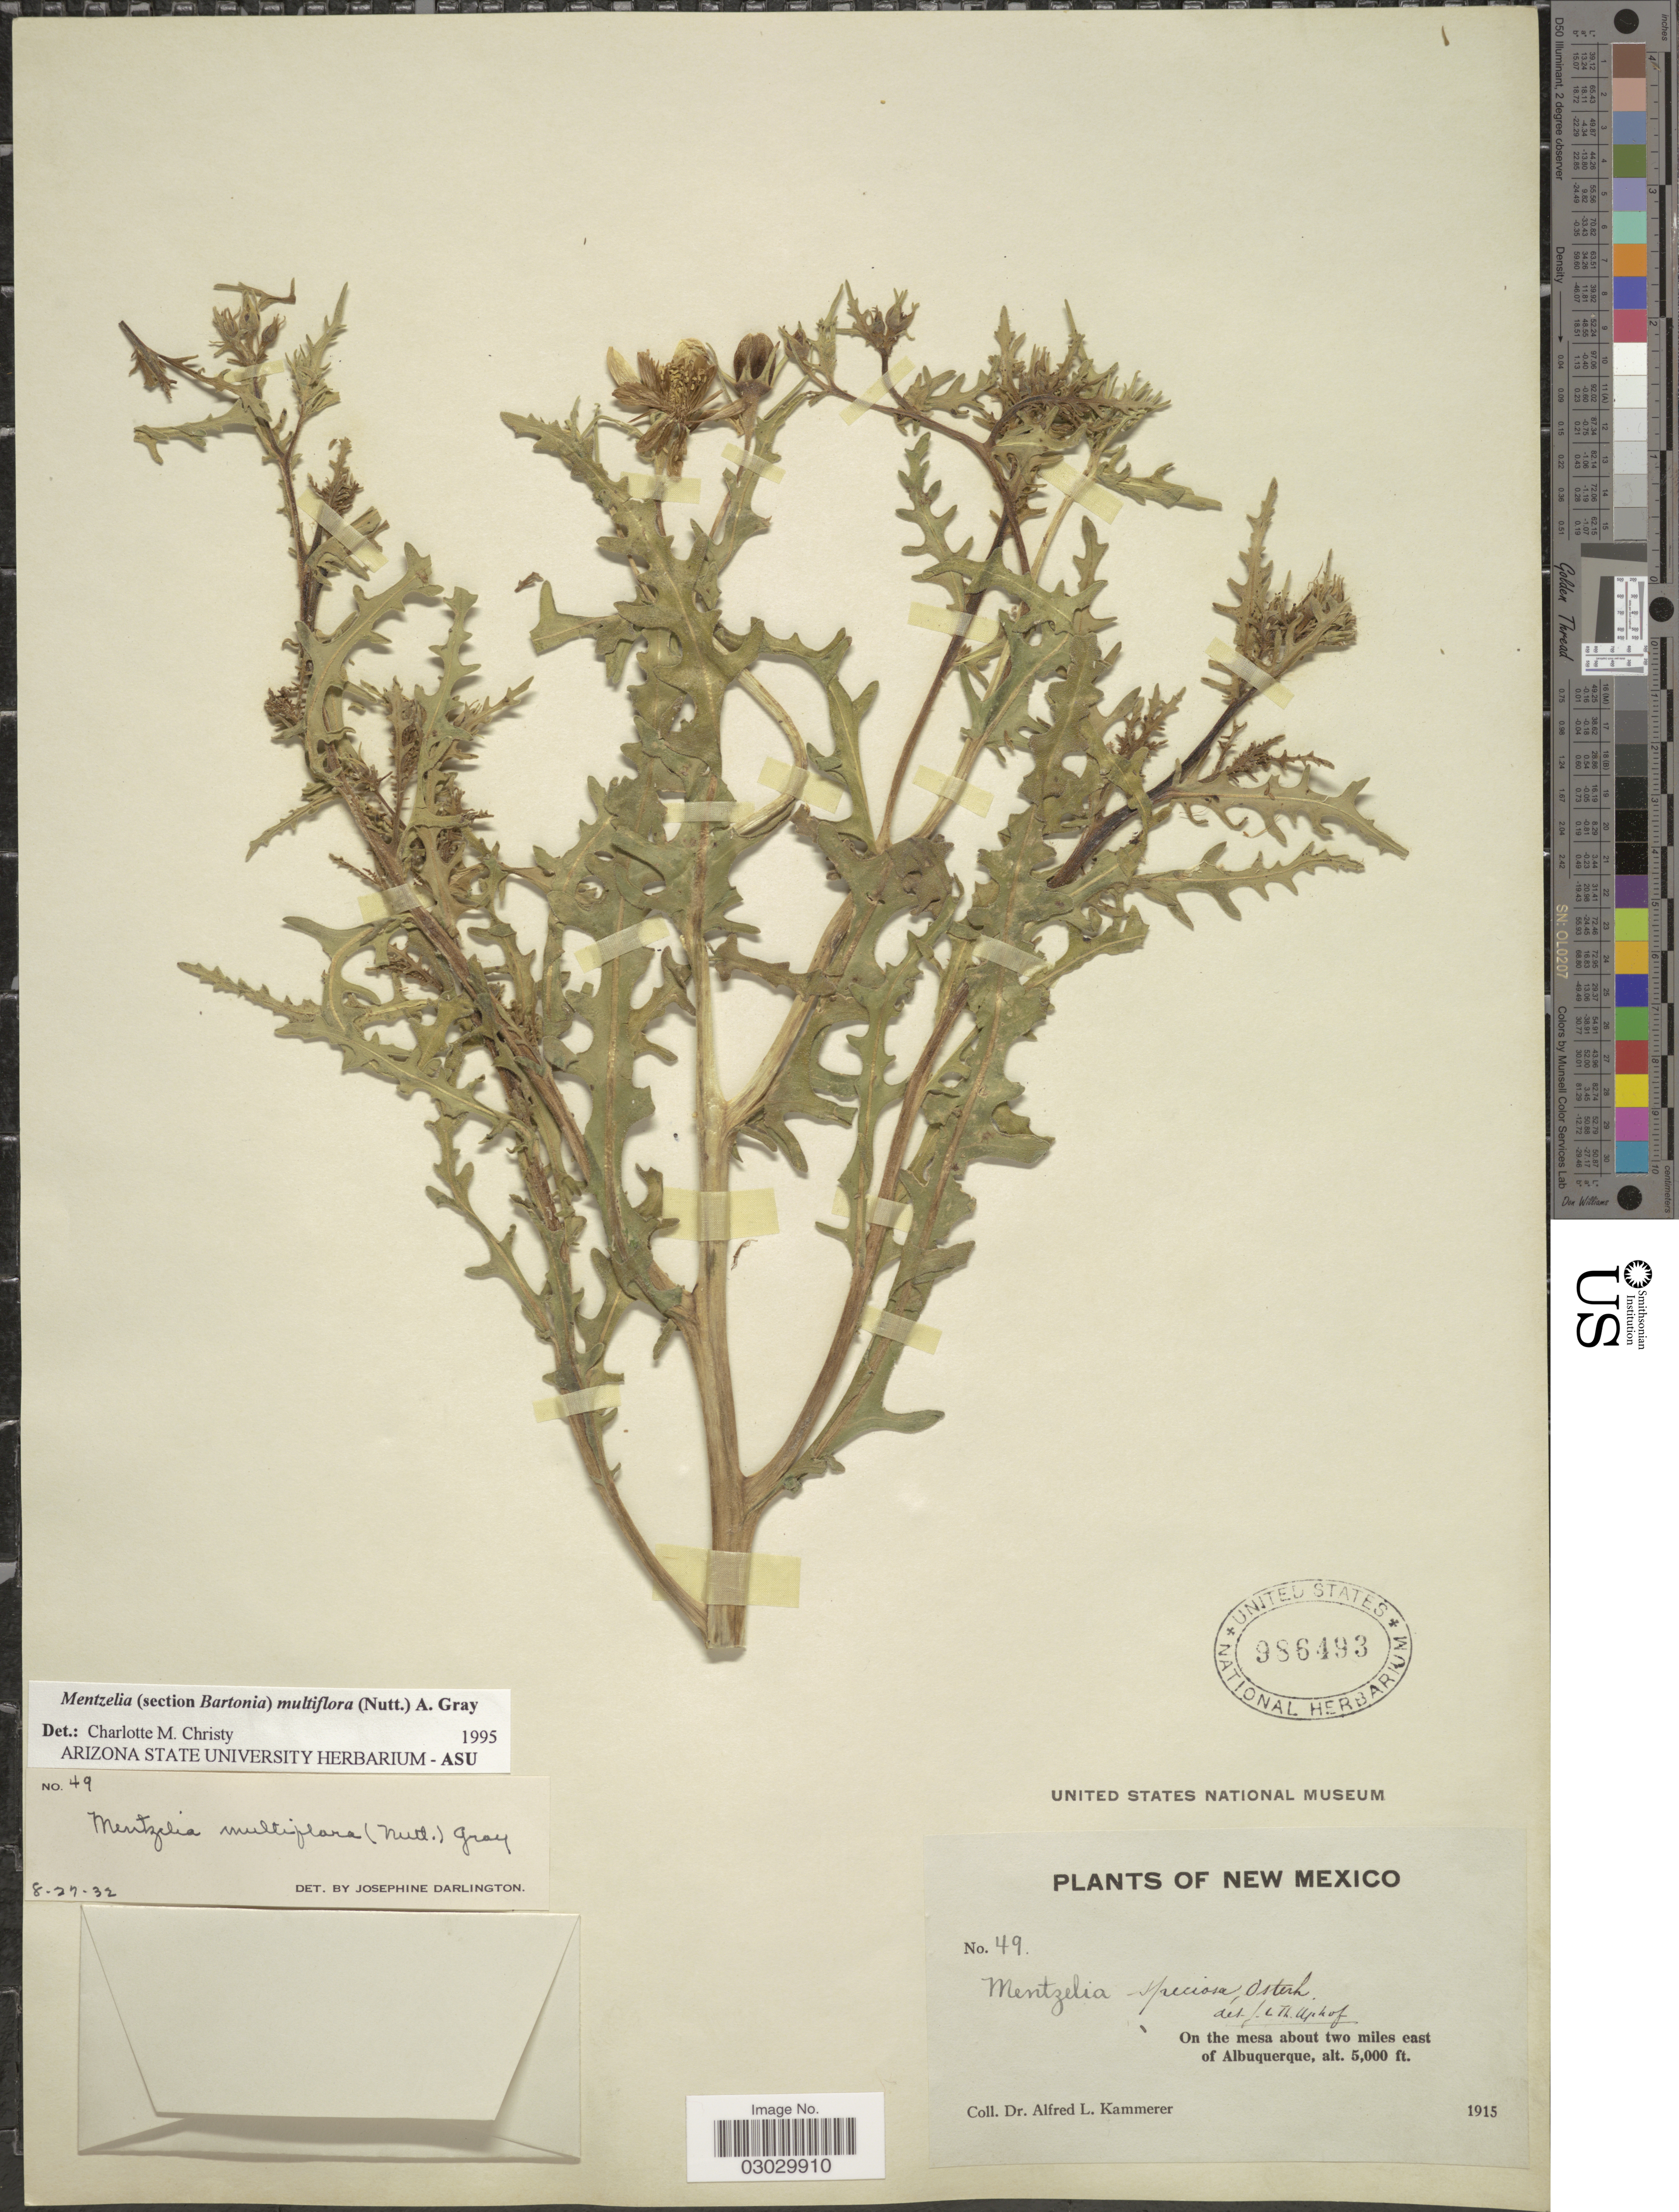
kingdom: Plantae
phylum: Tracheophyta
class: Magnoliopsida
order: Cornales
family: Loasaceae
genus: Mentzelia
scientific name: Mentzelia multiflora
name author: (Nutt.) A. Gray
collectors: A. Kammerer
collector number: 49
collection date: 1915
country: United States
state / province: New Mexico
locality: On the mesa about two miles east of Albuquerque.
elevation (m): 1524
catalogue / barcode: US 986493